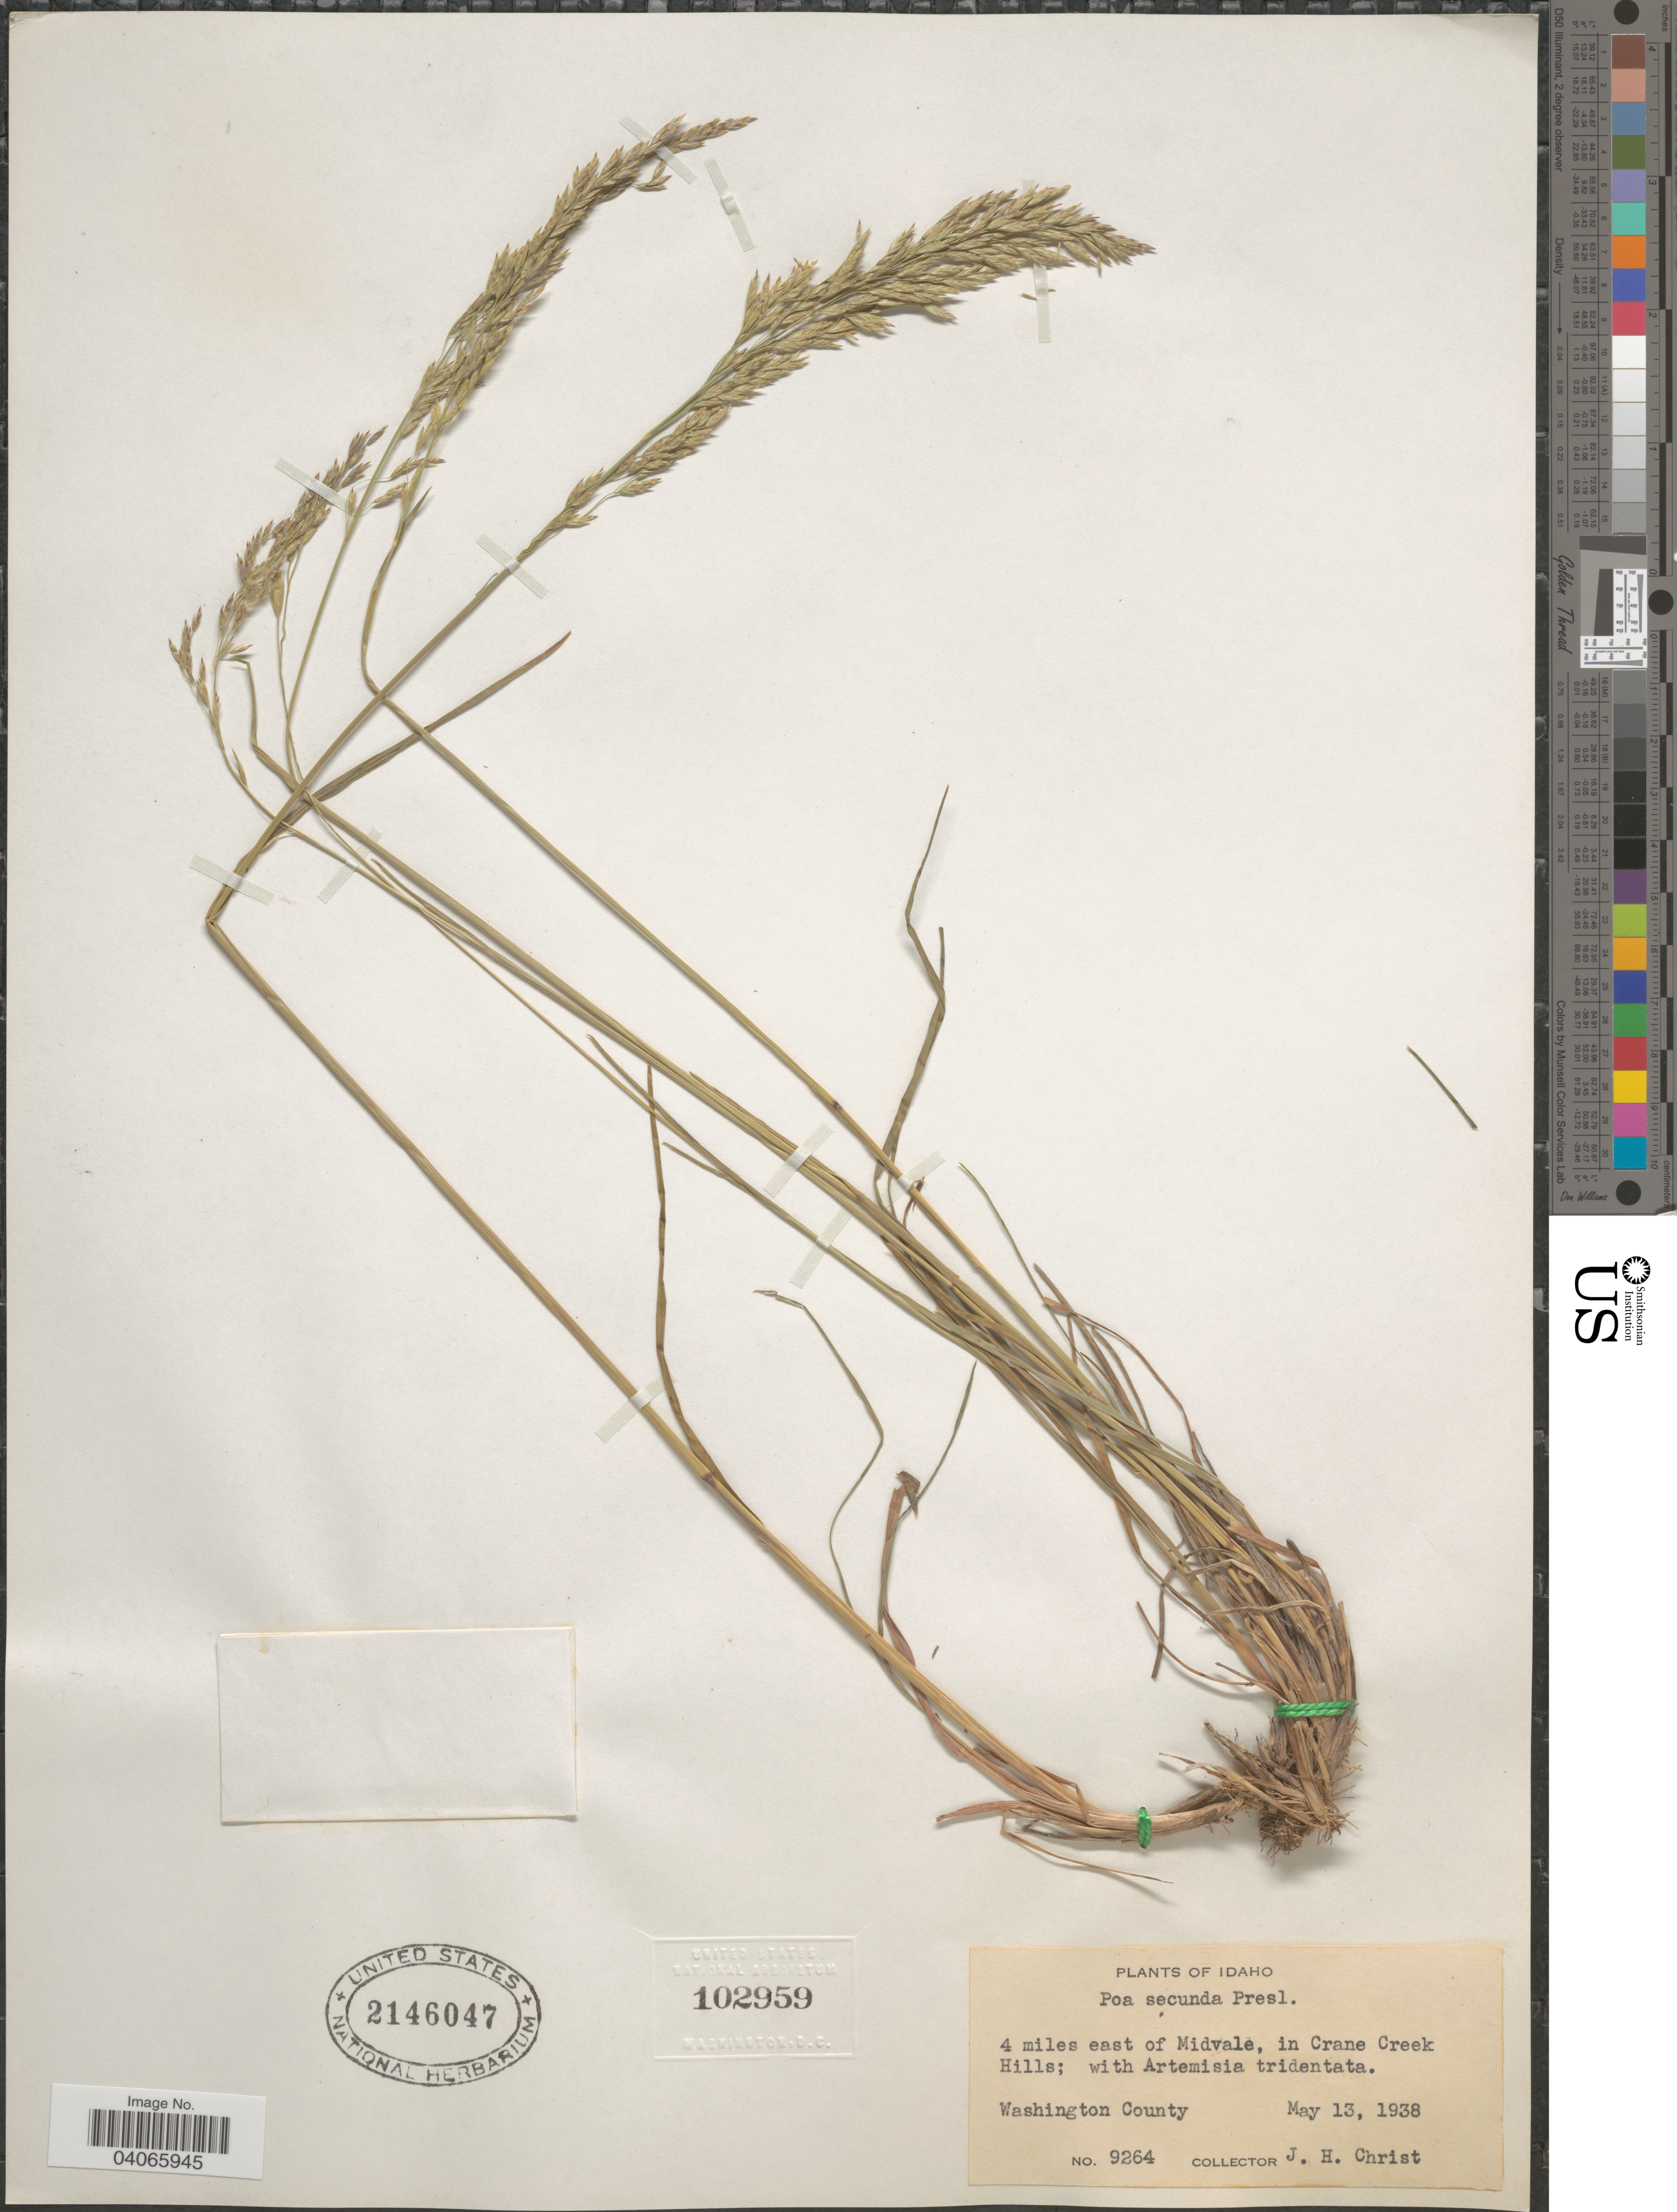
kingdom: Plantae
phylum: Tracheophyta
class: Liliopsida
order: Poales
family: Poaceae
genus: Poa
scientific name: Poa secunda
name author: J. Presl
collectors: J. H. Christ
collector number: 9264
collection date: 1938-05-13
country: United States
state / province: Idaho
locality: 4 miles east of Midvale, in Crane Creek Hills. Washington County.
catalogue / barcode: US 2146047